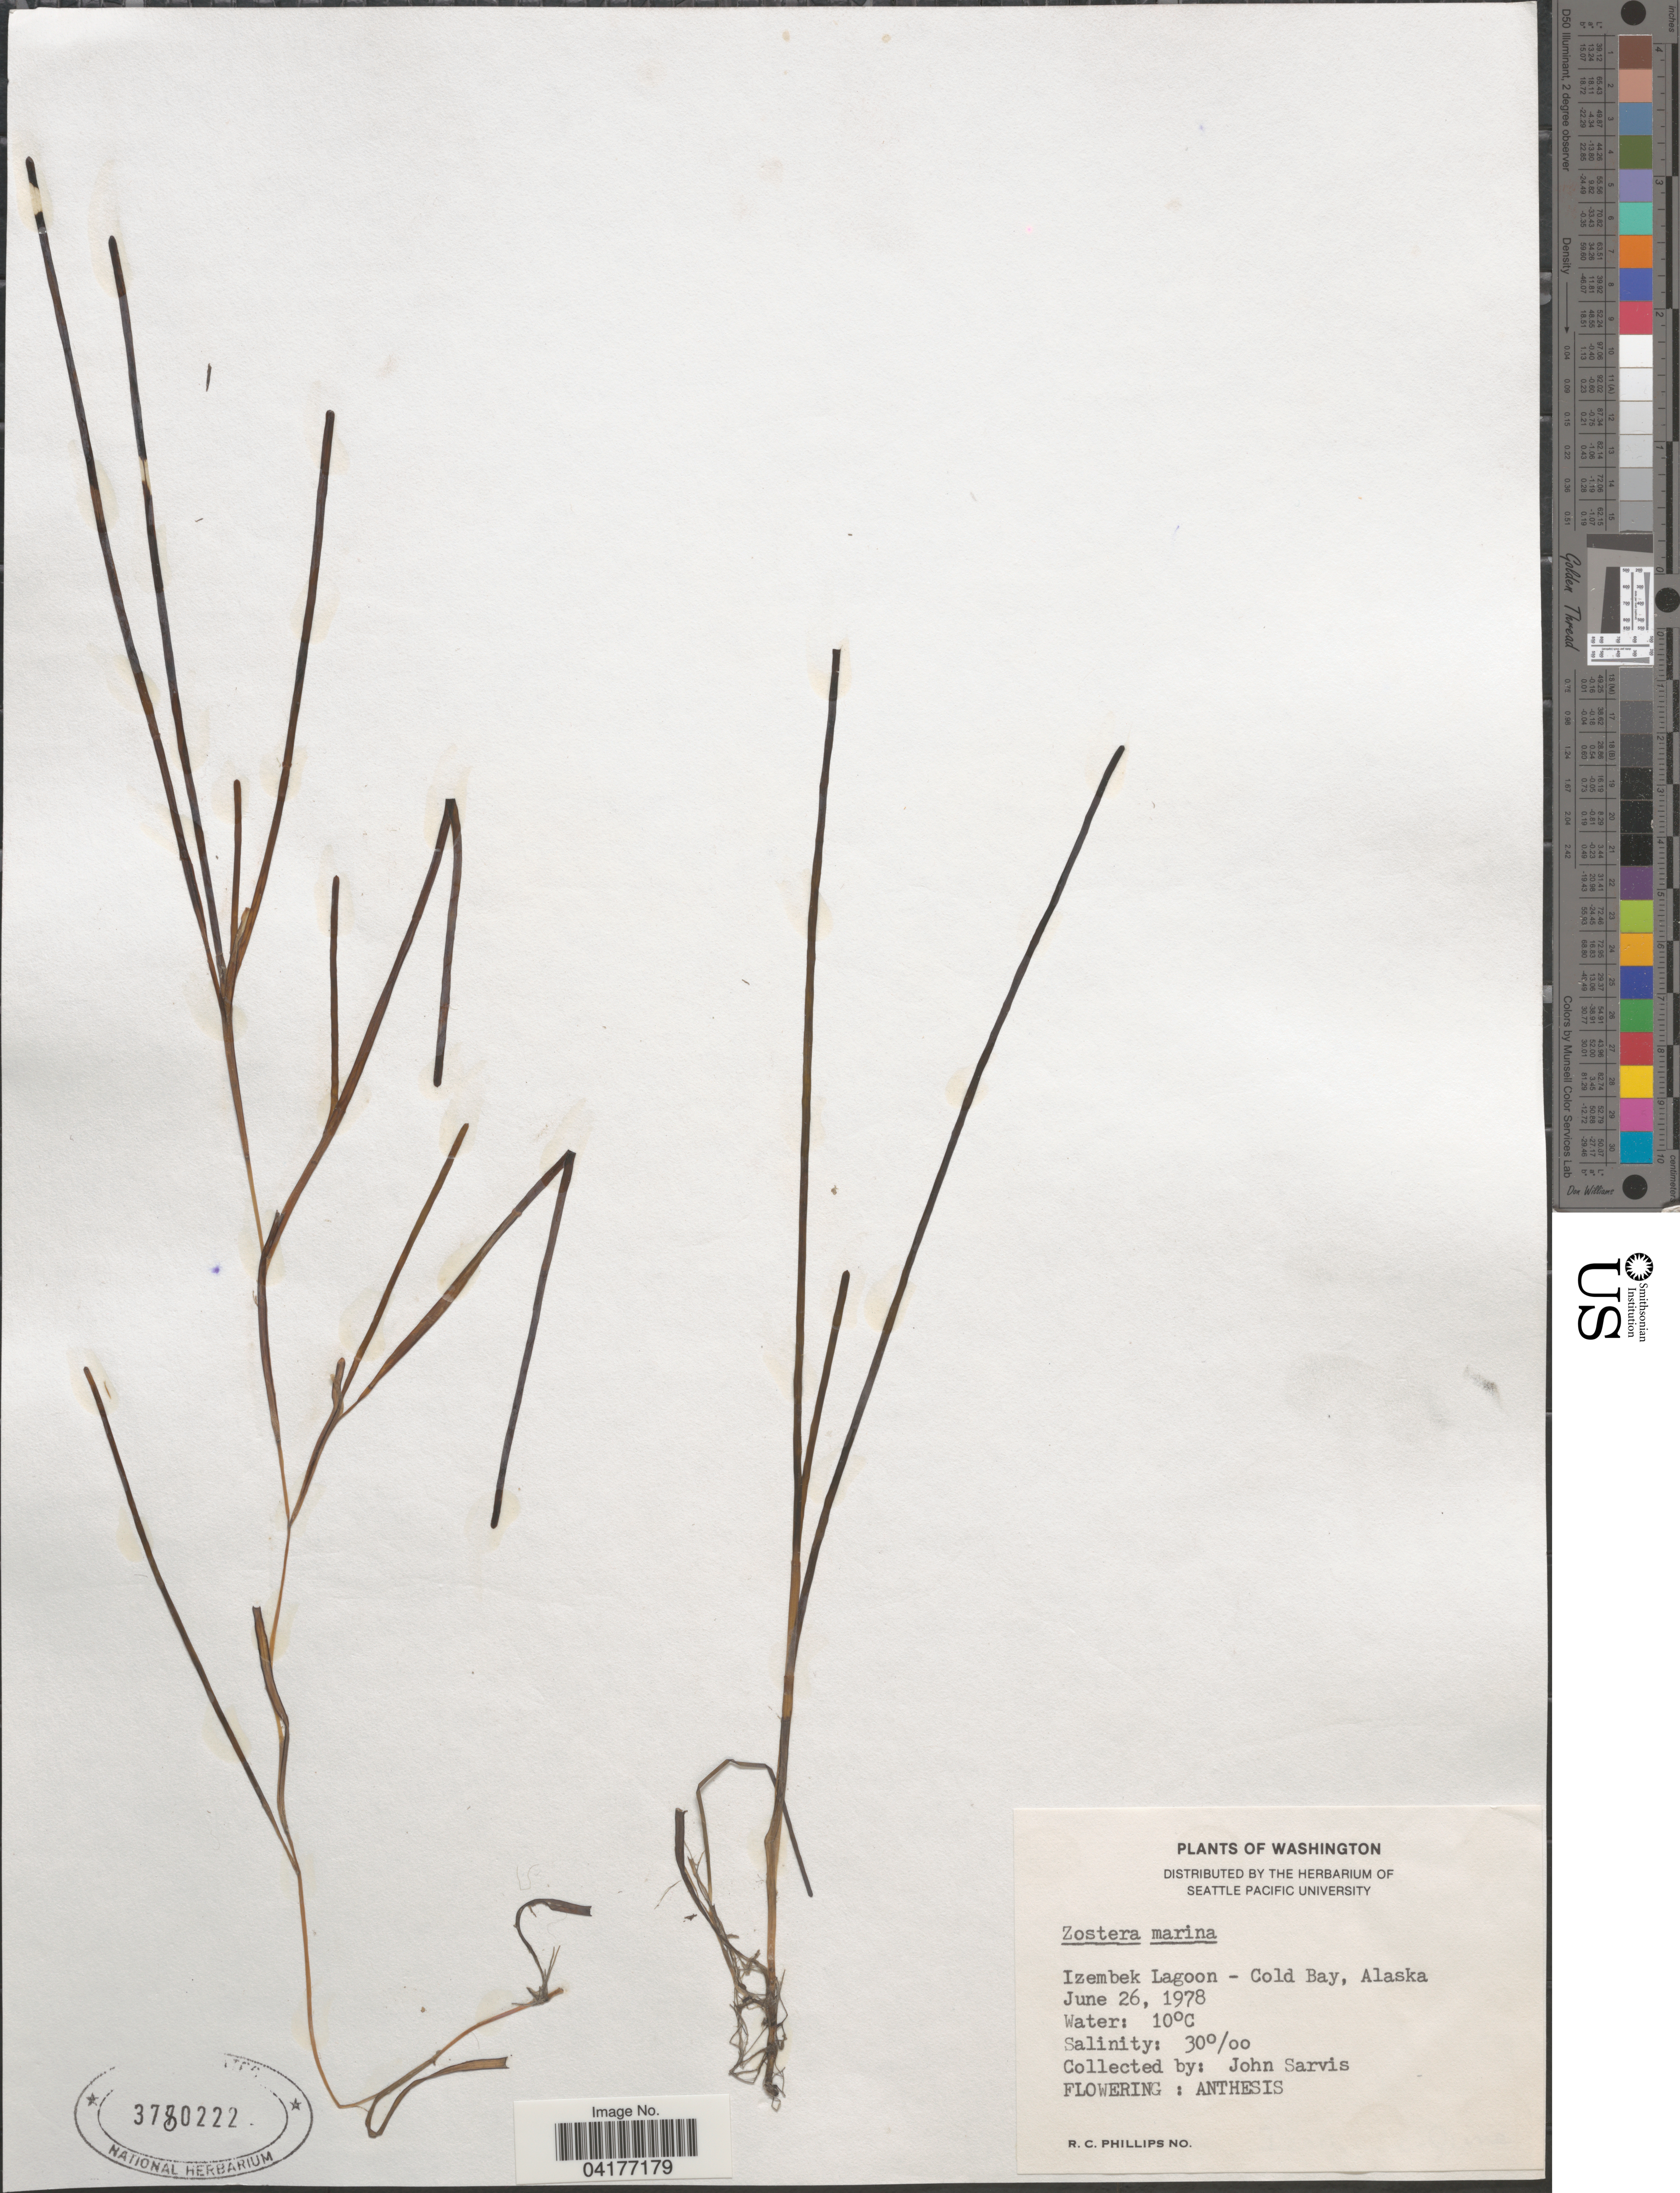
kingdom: Plantae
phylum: Tracheophyta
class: Liliopsida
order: Alismatales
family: Zosteraceae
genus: Zostera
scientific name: Zostera marina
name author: L.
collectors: J. Sarvis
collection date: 1978-06-26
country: United States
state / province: Alaska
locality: Izembek Lagoon - Cold Bay.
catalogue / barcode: US 3780222